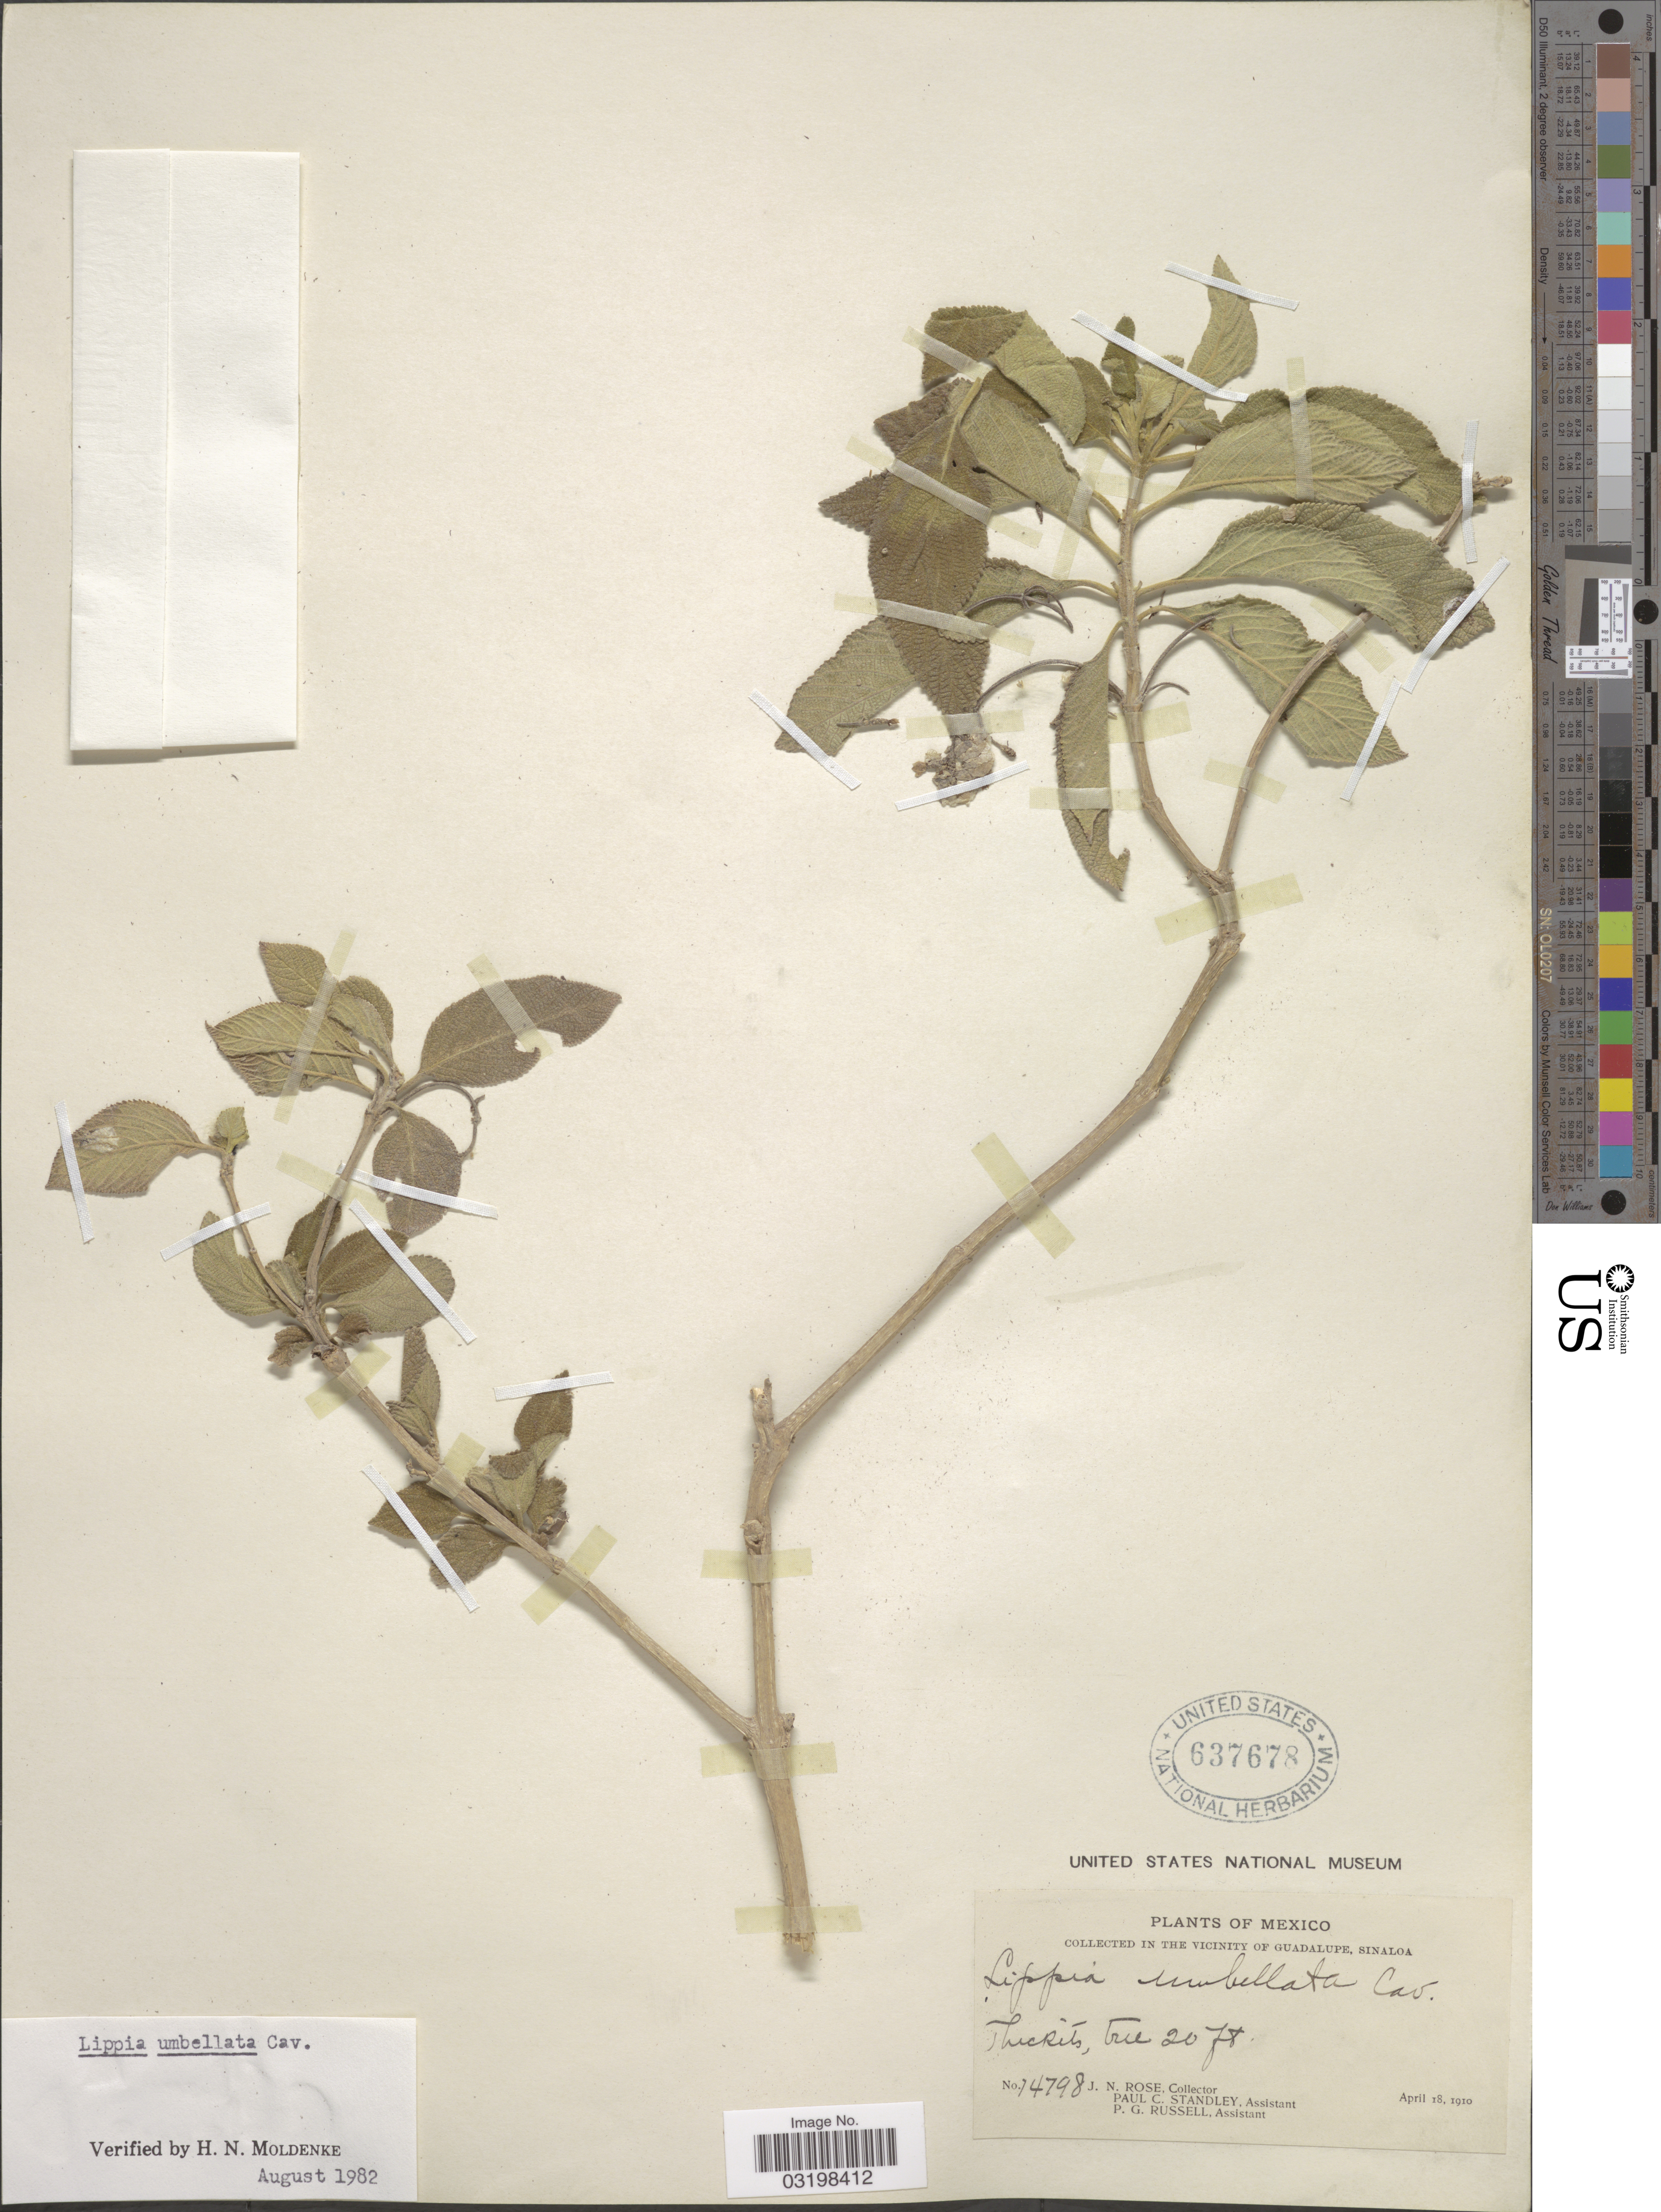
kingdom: Plantae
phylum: Tracheophyta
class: Magnoliopsida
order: Lamiales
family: Verbenaceae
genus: Lippia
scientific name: Lippia umbellata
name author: Cav.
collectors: J. N. Rose, P. C. Standley & P. G. Russell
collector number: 14798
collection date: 1910-04-18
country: Mexico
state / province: Sinaloa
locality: Vicinity of Guadalupe.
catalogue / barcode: US 637678